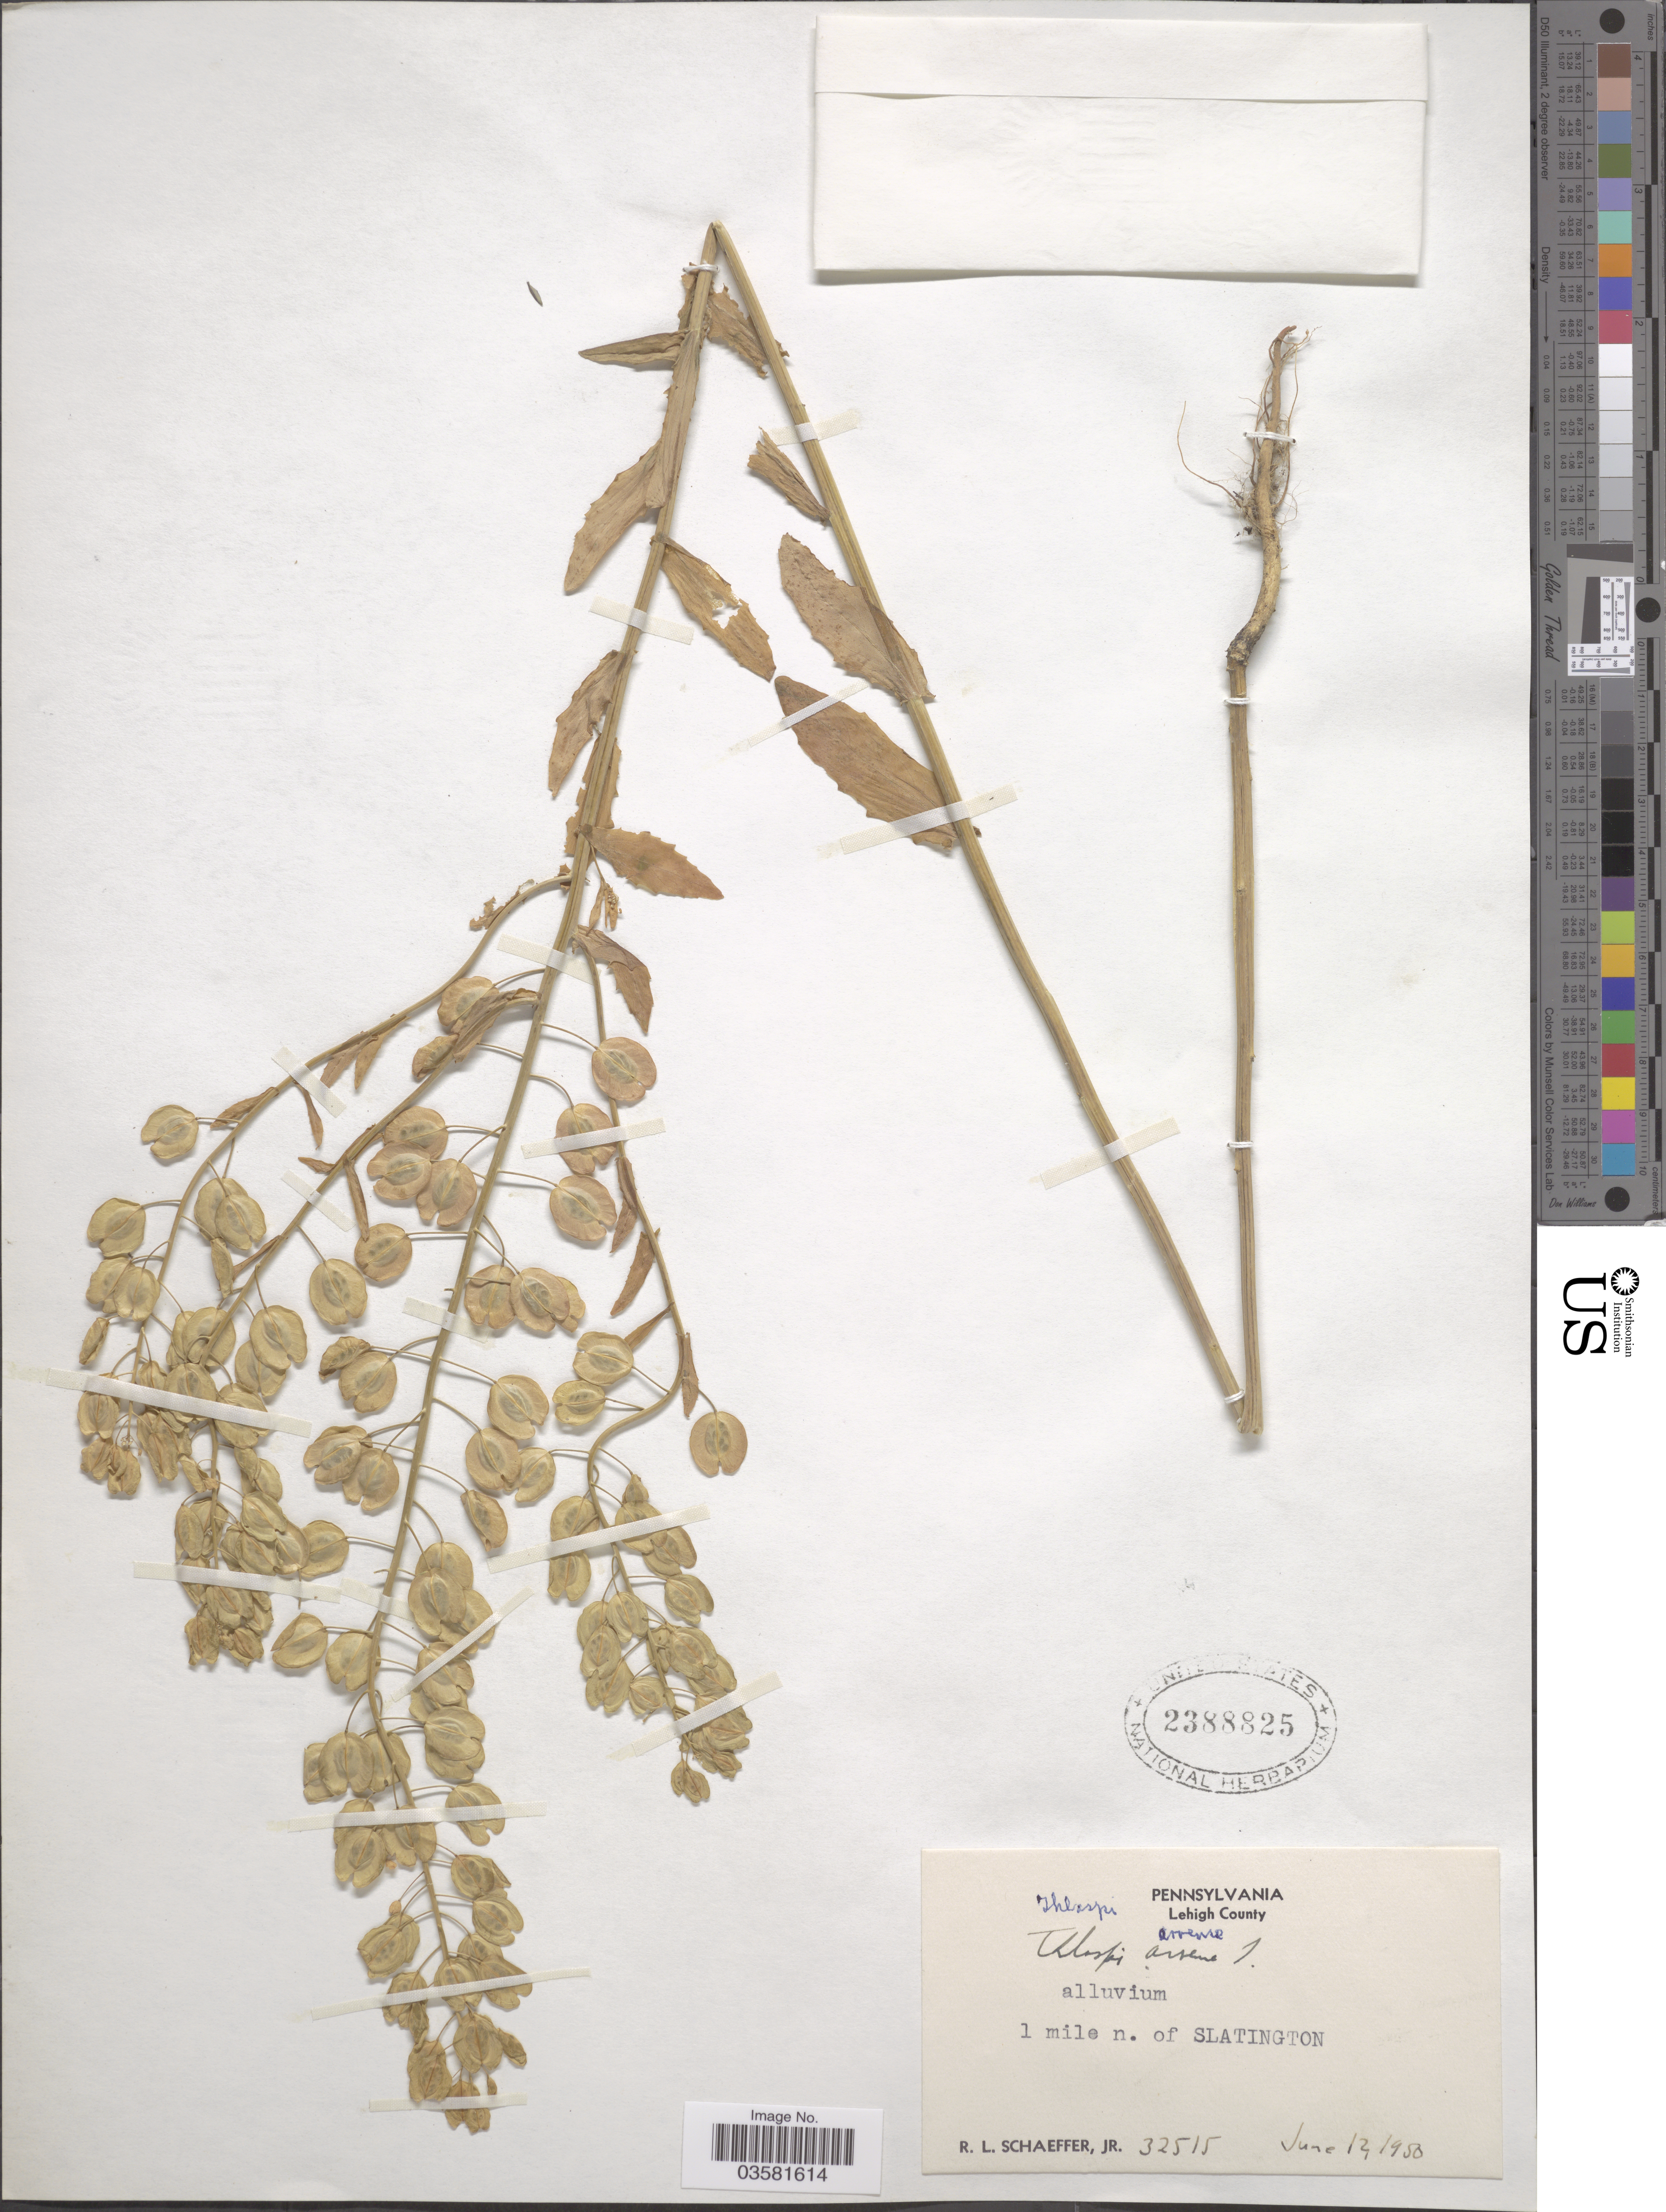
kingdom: Plantae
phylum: Tracheophyta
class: Magnoliopsida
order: Brassicales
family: Brassicaceae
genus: Thlaspi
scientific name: Thlaspi arvense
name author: L.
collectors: R. L. Schaeffer Jr.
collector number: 32515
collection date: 1950-06-12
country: United States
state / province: Pennsylvania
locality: Lehigh County. 1 mile n. of Slatington.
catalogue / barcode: US 2388825